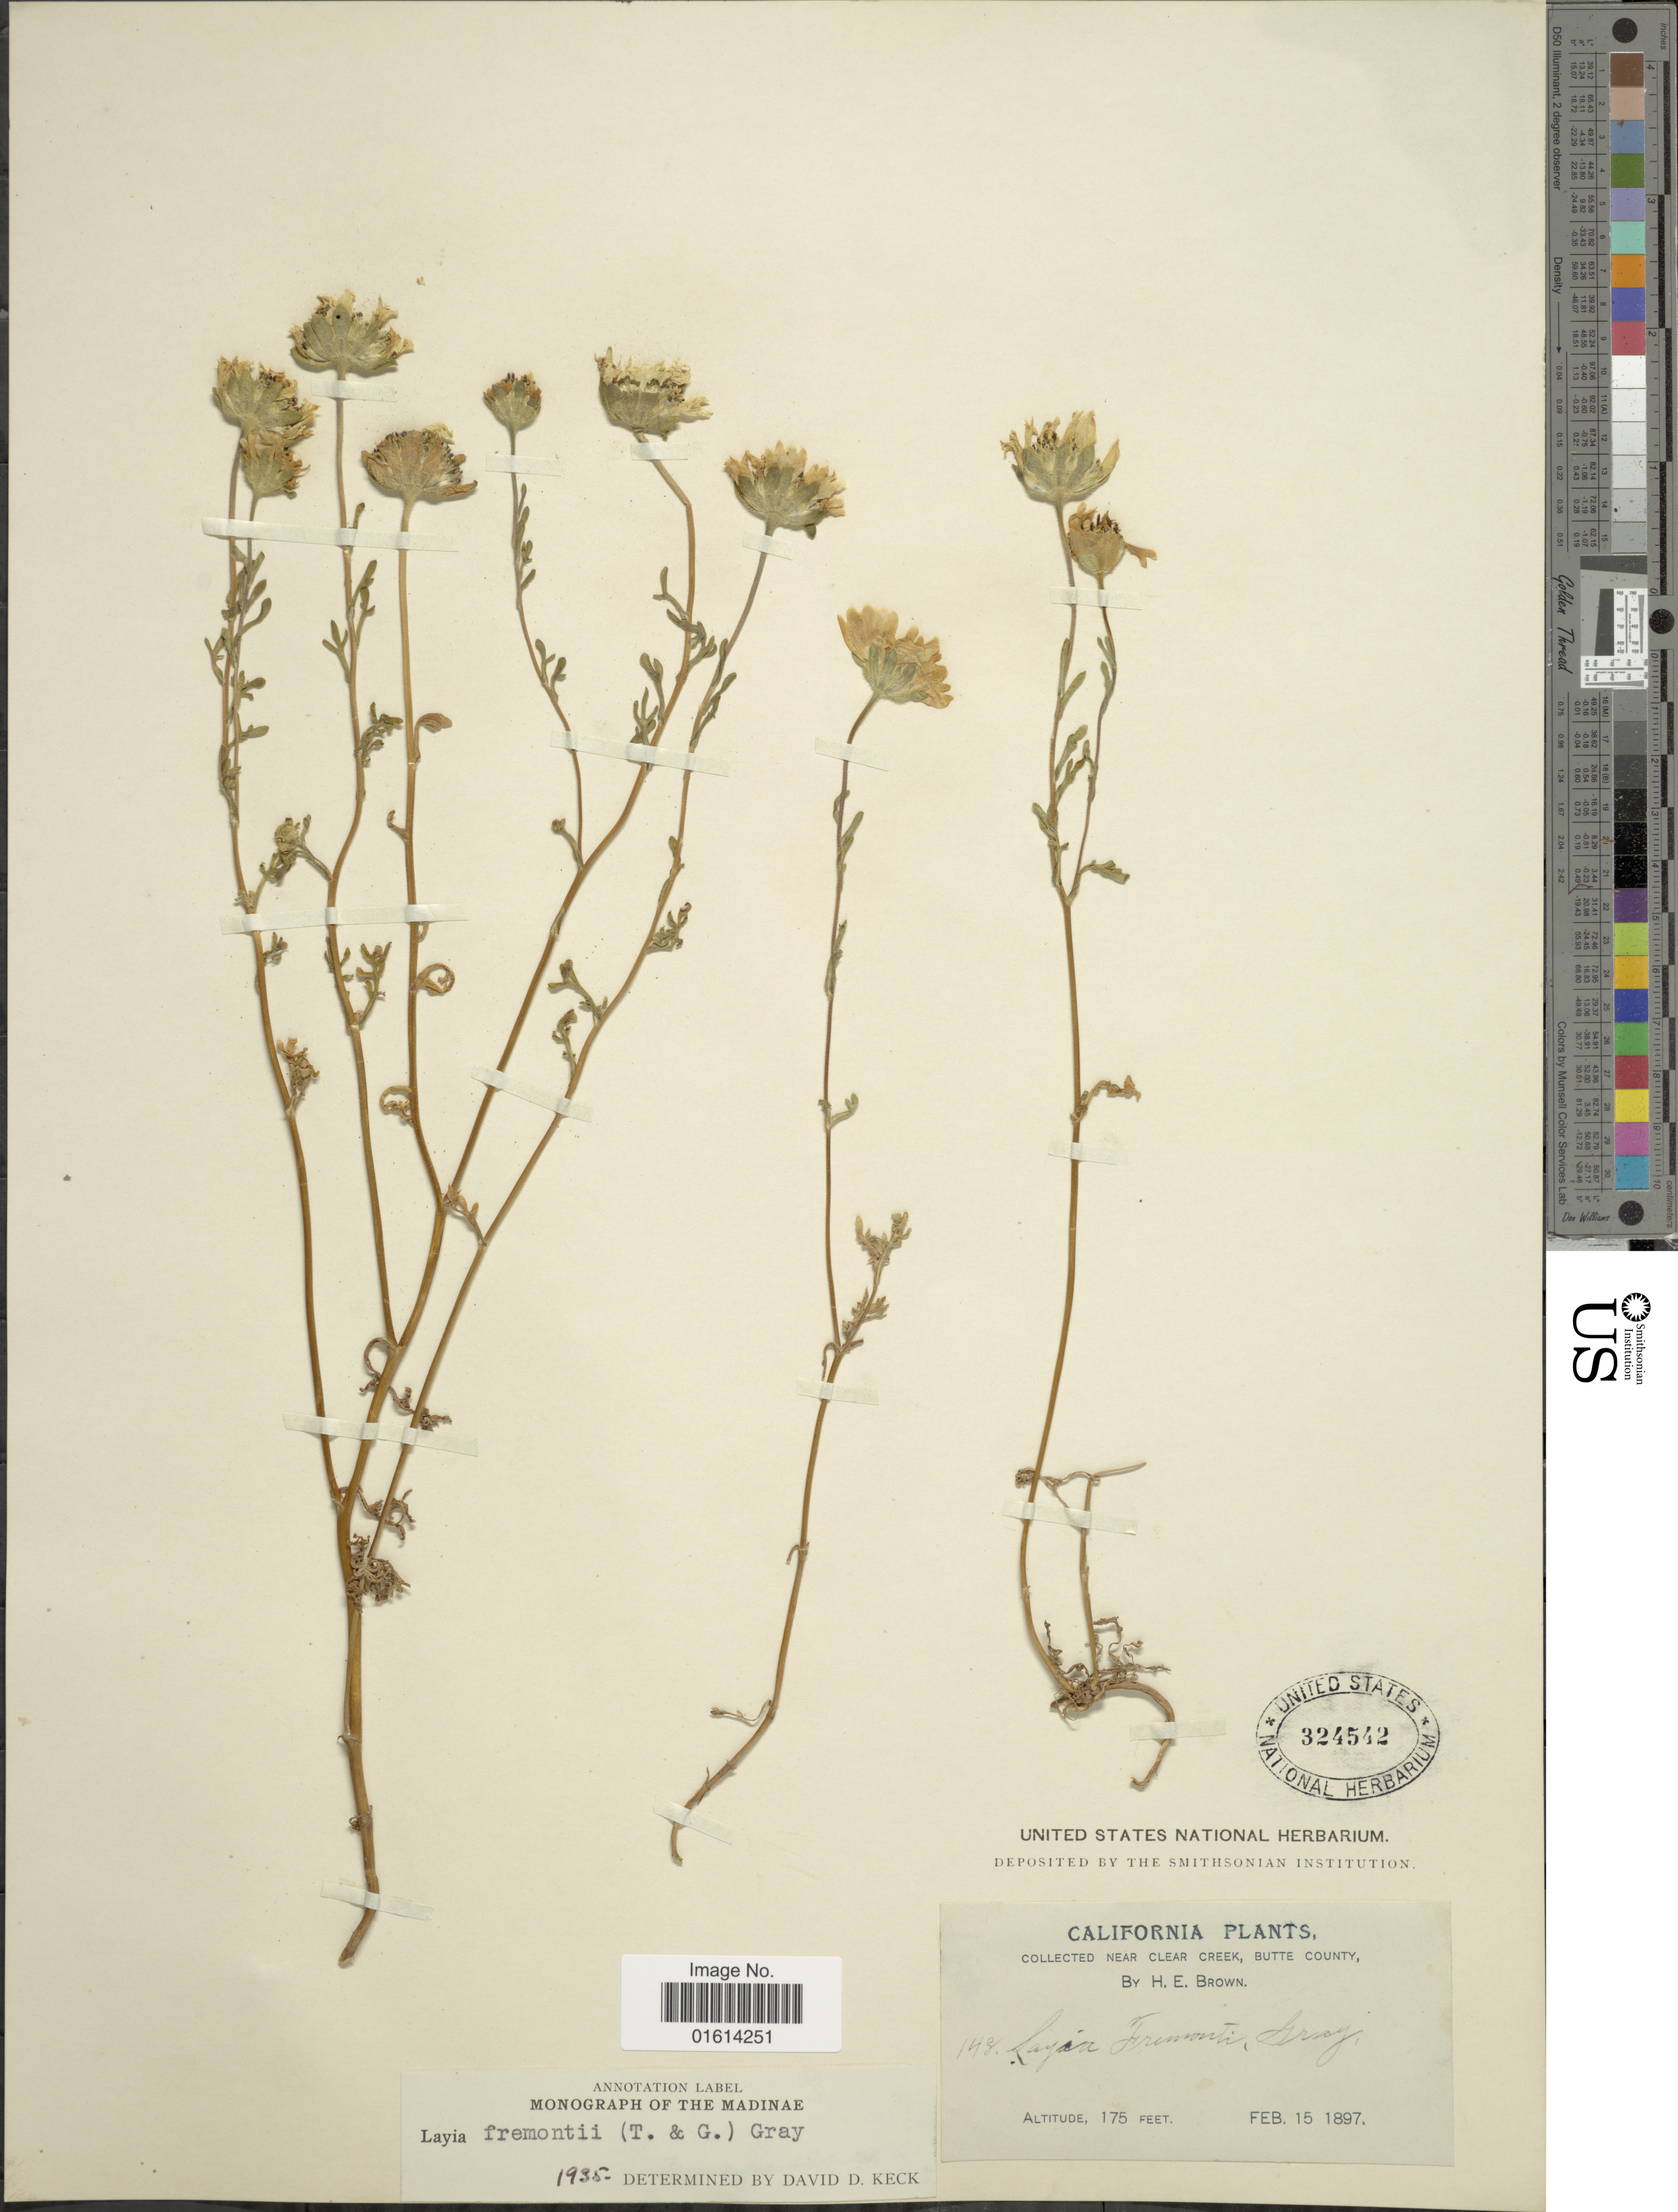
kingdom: Plantae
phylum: Tracheophyta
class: Magnoliopsida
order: Asterales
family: Asteraceae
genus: Layia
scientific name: Layia fremontii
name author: A. Gray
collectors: H. E. Brown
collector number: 148*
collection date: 1897-02-15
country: United States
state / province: California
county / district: Butte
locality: Near Clear Creek, Butte County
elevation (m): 53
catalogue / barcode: US 324542